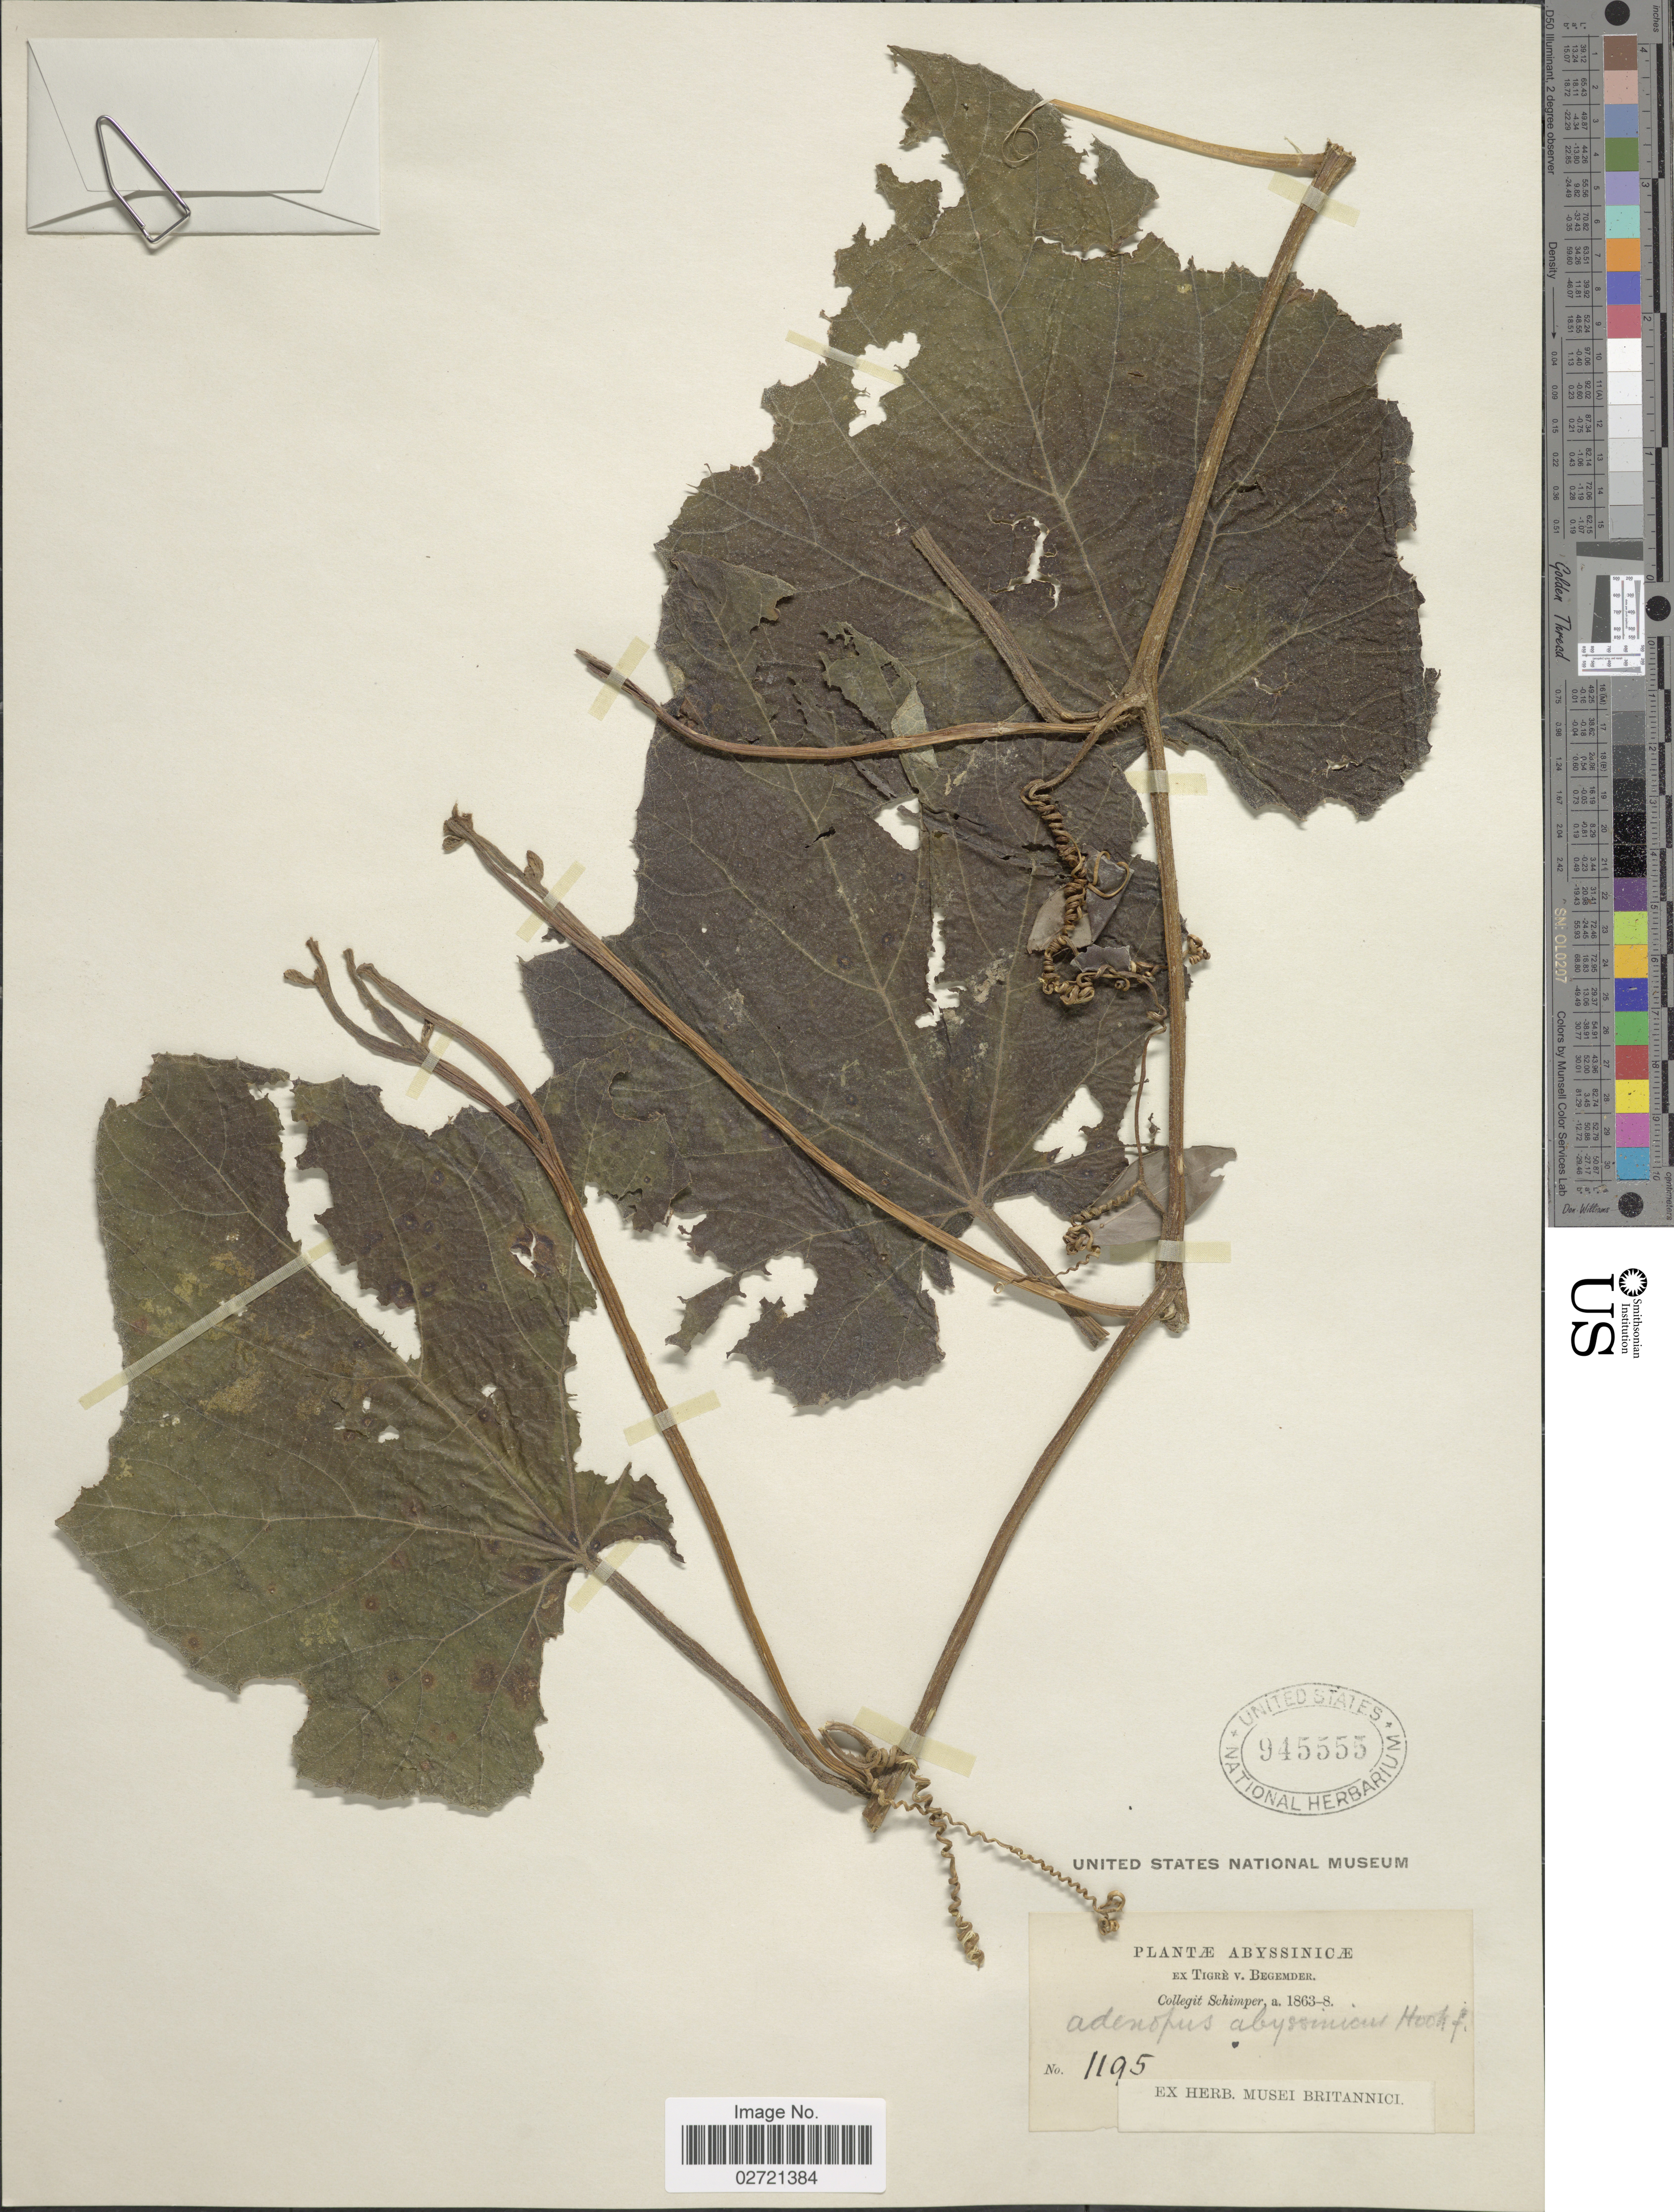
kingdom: Plantae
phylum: Tracheophyta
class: Magnoliopsida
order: Cucurbitales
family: Cucurbitaceae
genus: Lagenaria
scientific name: Lagenaria abyssinica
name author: (Hook. f.) C. Jeffrey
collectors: -. Schimper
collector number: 1195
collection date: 1863/1868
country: Ethiopia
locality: Abyssinicae, Tigre v. Begemder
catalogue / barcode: US 945555